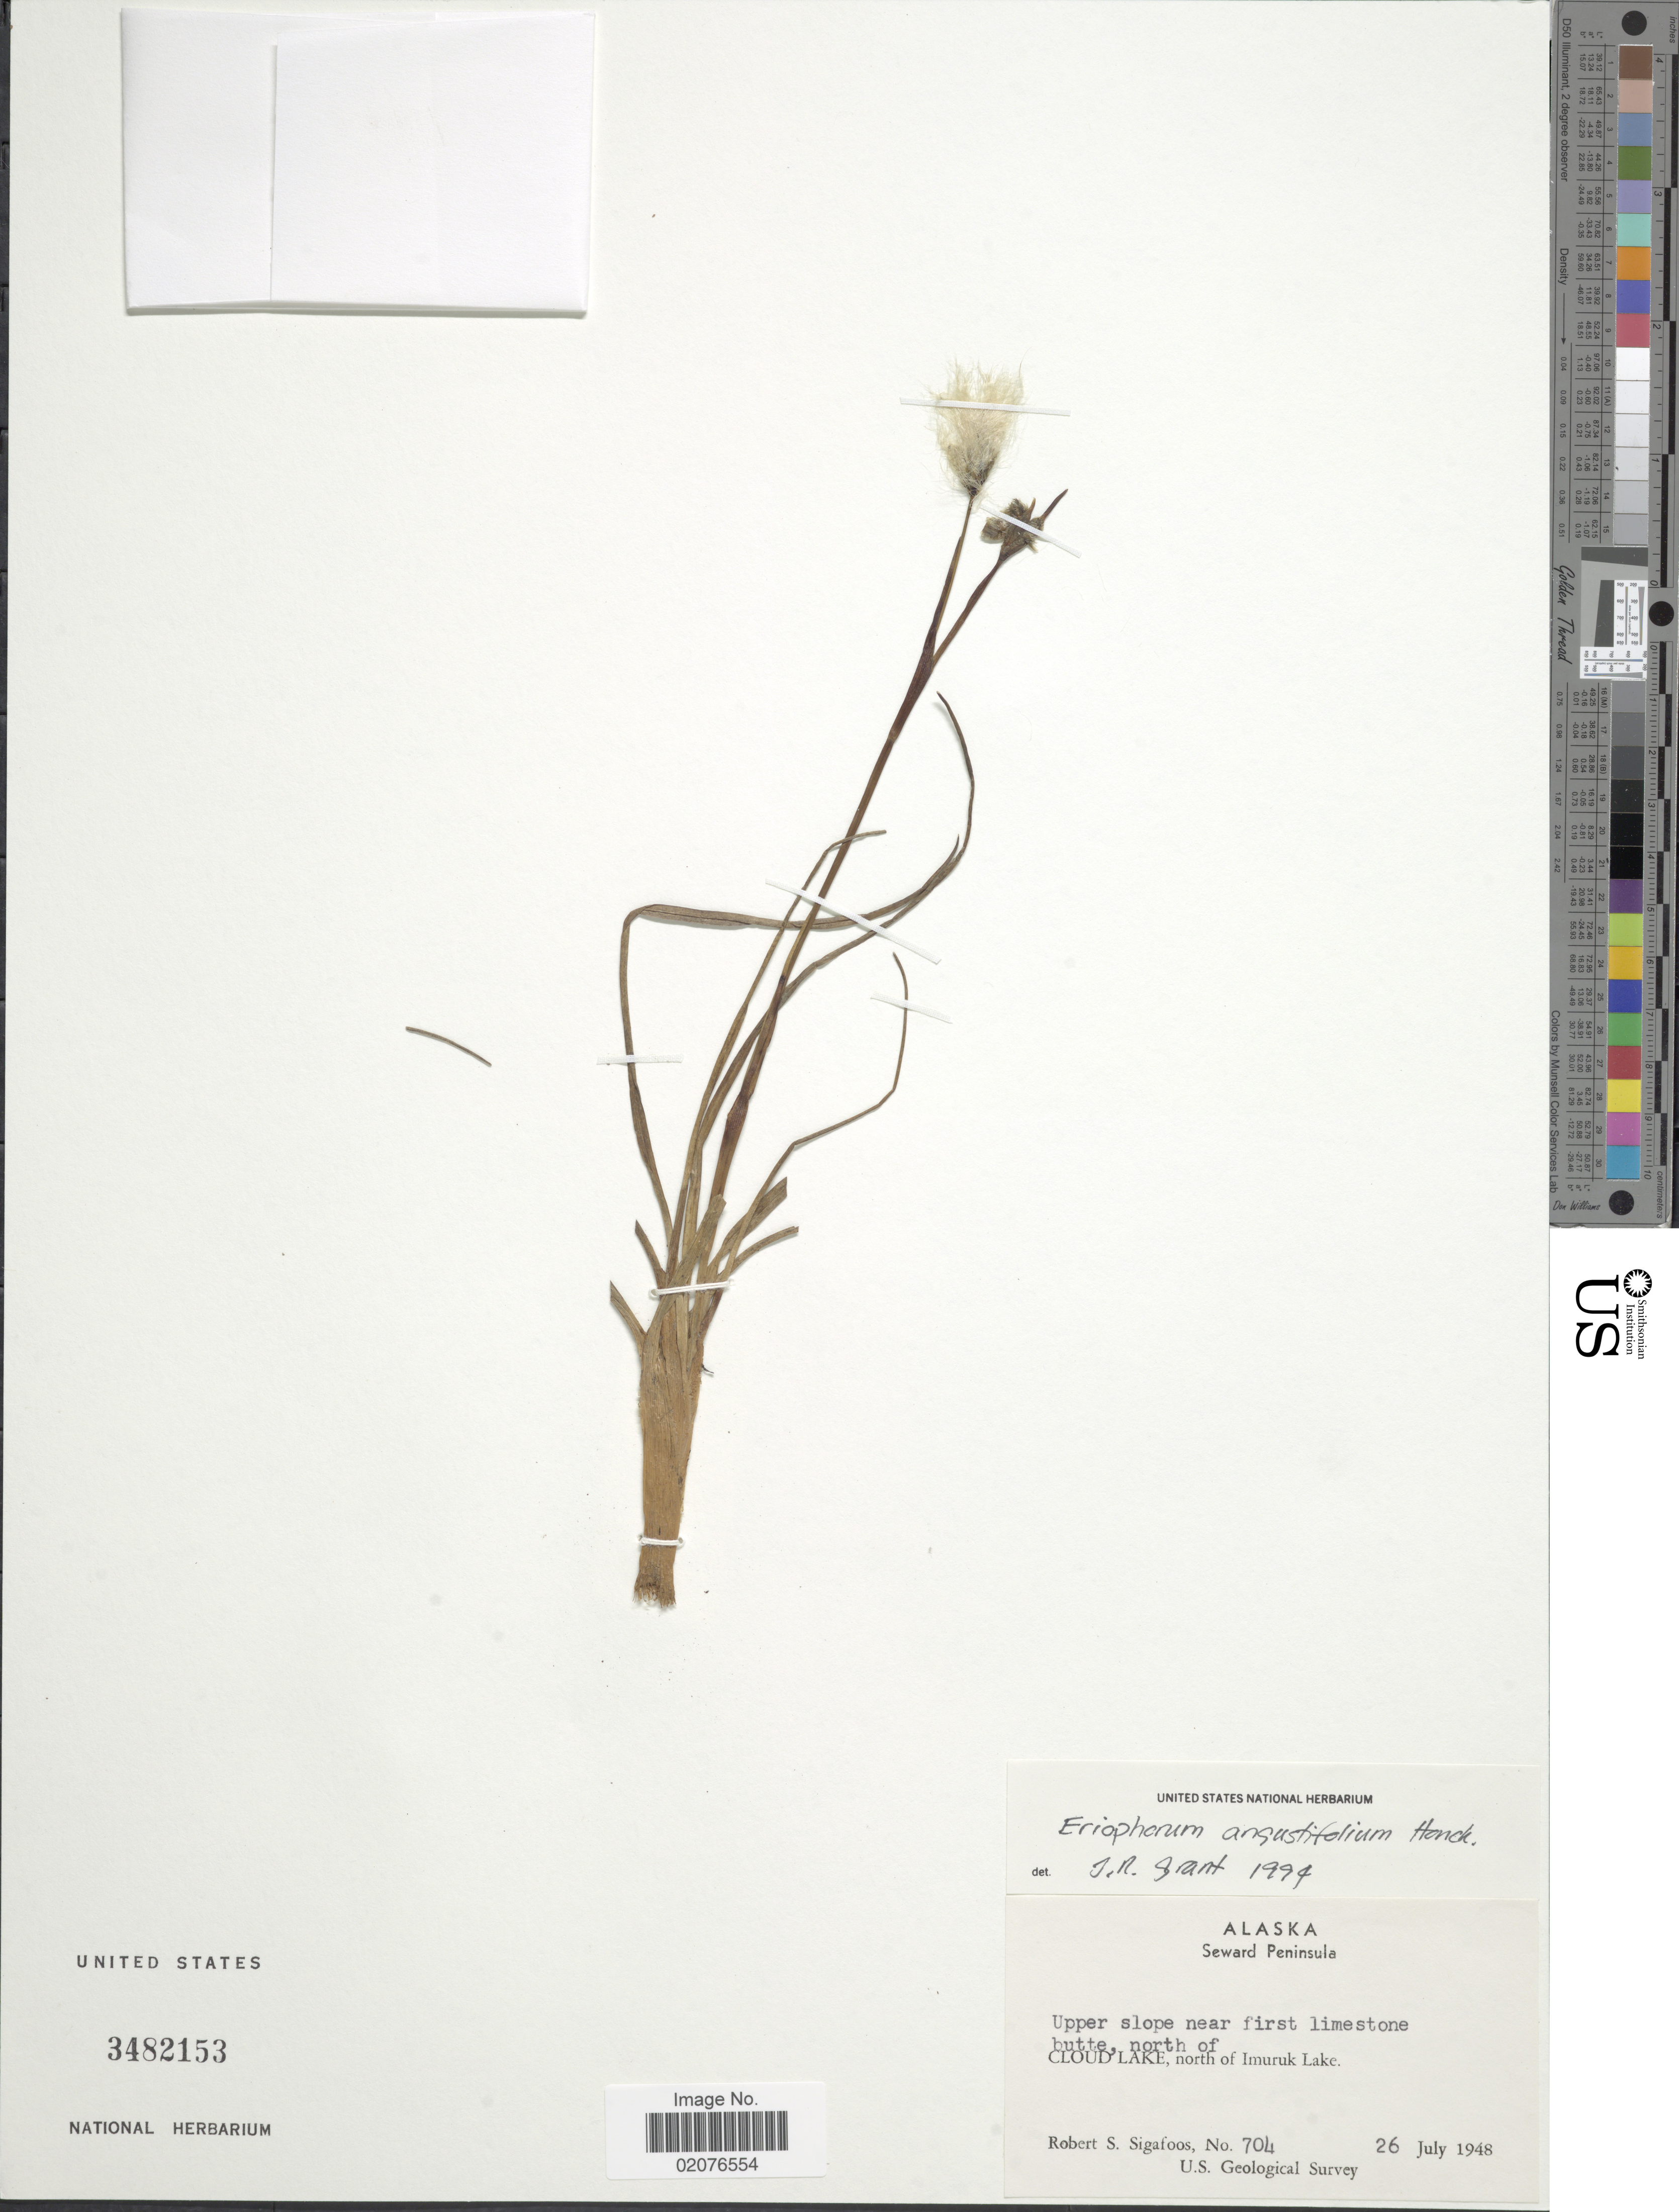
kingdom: Plantae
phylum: Tracheophyta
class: Liliopsida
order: Poales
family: Cyperaceae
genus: Eriophorum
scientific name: Eriophorum angustifolium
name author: Honck.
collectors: R. Sigafoos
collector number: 704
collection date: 1948-07-26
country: United States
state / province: Alaska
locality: Seward Peninsula, Upper slope near first limestone butte, north of Cloud Lake, north of Imuruk Lake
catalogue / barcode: US 3482153